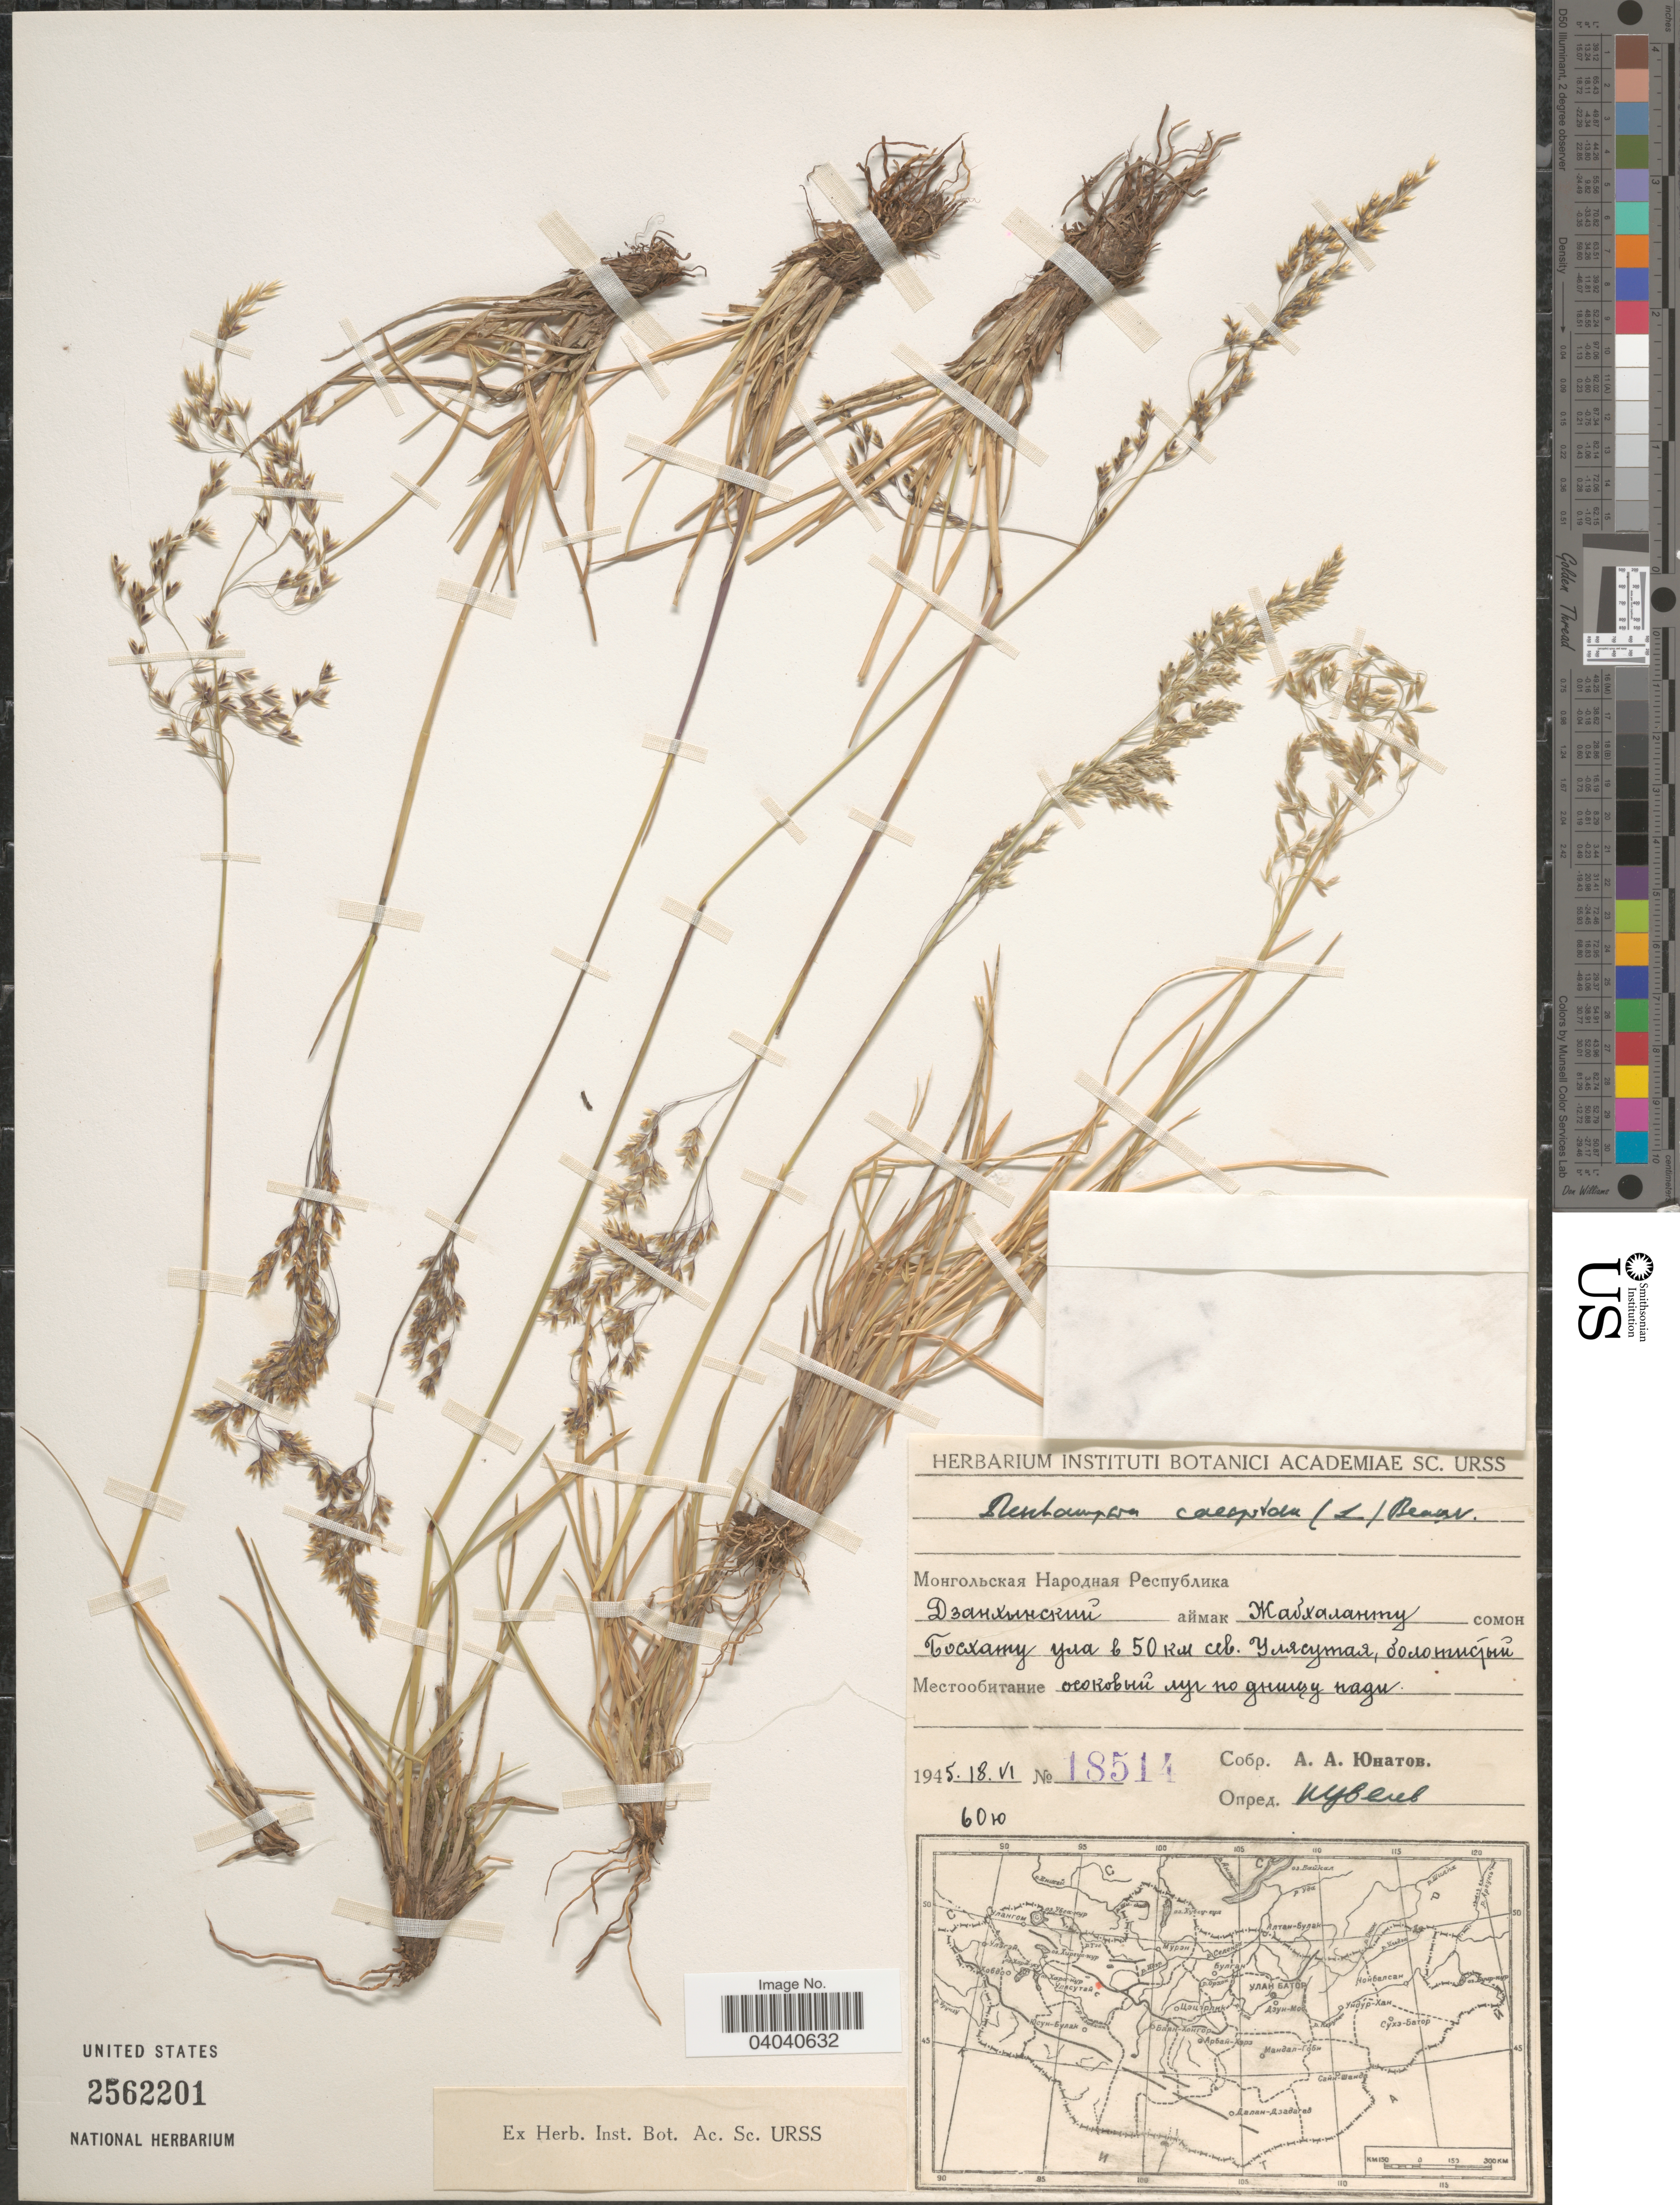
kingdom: Plantae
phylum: Tracheophyta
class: Liliopsida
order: Poales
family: Poaceae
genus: Deschampsia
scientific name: Deschampsia cespitosa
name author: (L.) P. Beauv.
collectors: A. Unatov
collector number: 18514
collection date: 1945-06-18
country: Mongolia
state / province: Dzavhan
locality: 50 km N of Uliastay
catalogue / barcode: US 2562201